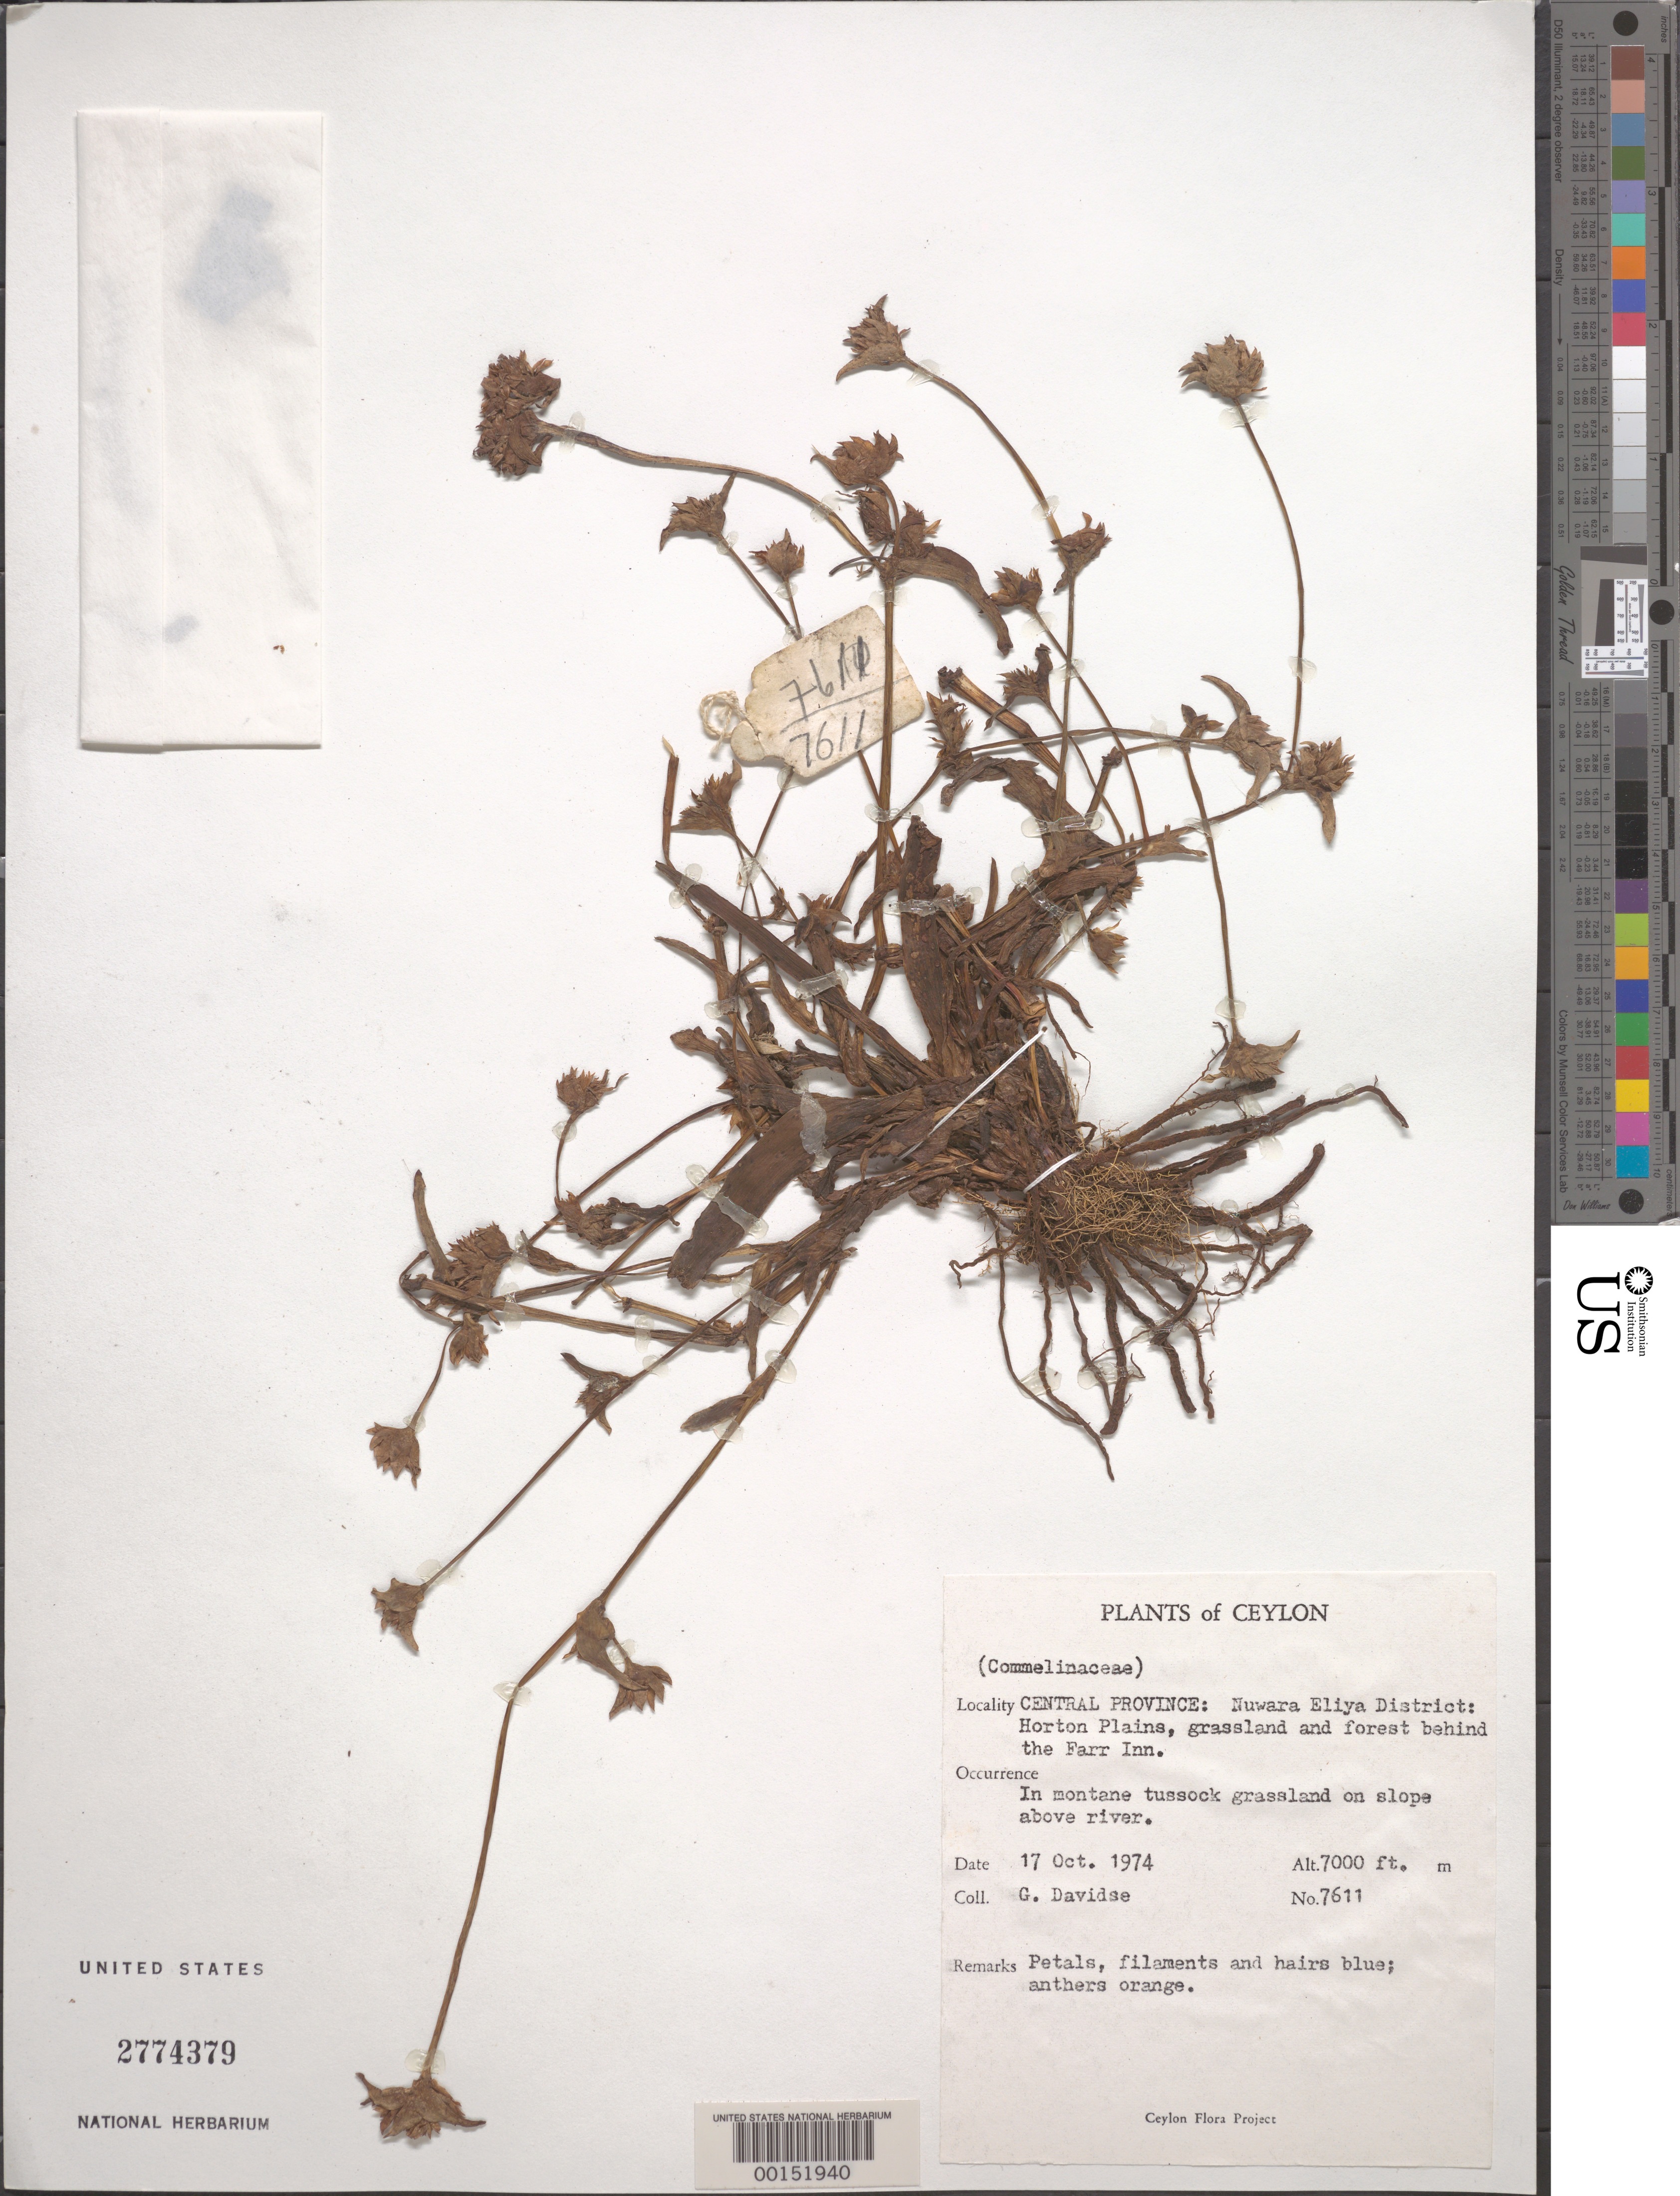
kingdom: Plantae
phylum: Tracheophyta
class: Liliopsida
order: Commelinales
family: Commelinaceae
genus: Cyanotis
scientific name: Cyanotis pilosa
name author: Schult. & Schult. f.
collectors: G. Davidse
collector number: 7611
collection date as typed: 17 Oct 1974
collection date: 1974-10-17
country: Sri Lanka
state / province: Central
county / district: Nuwara Eliya Dist.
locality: Horton plains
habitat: Grassland and forest above river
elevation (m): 2135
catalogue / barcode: US 2774379